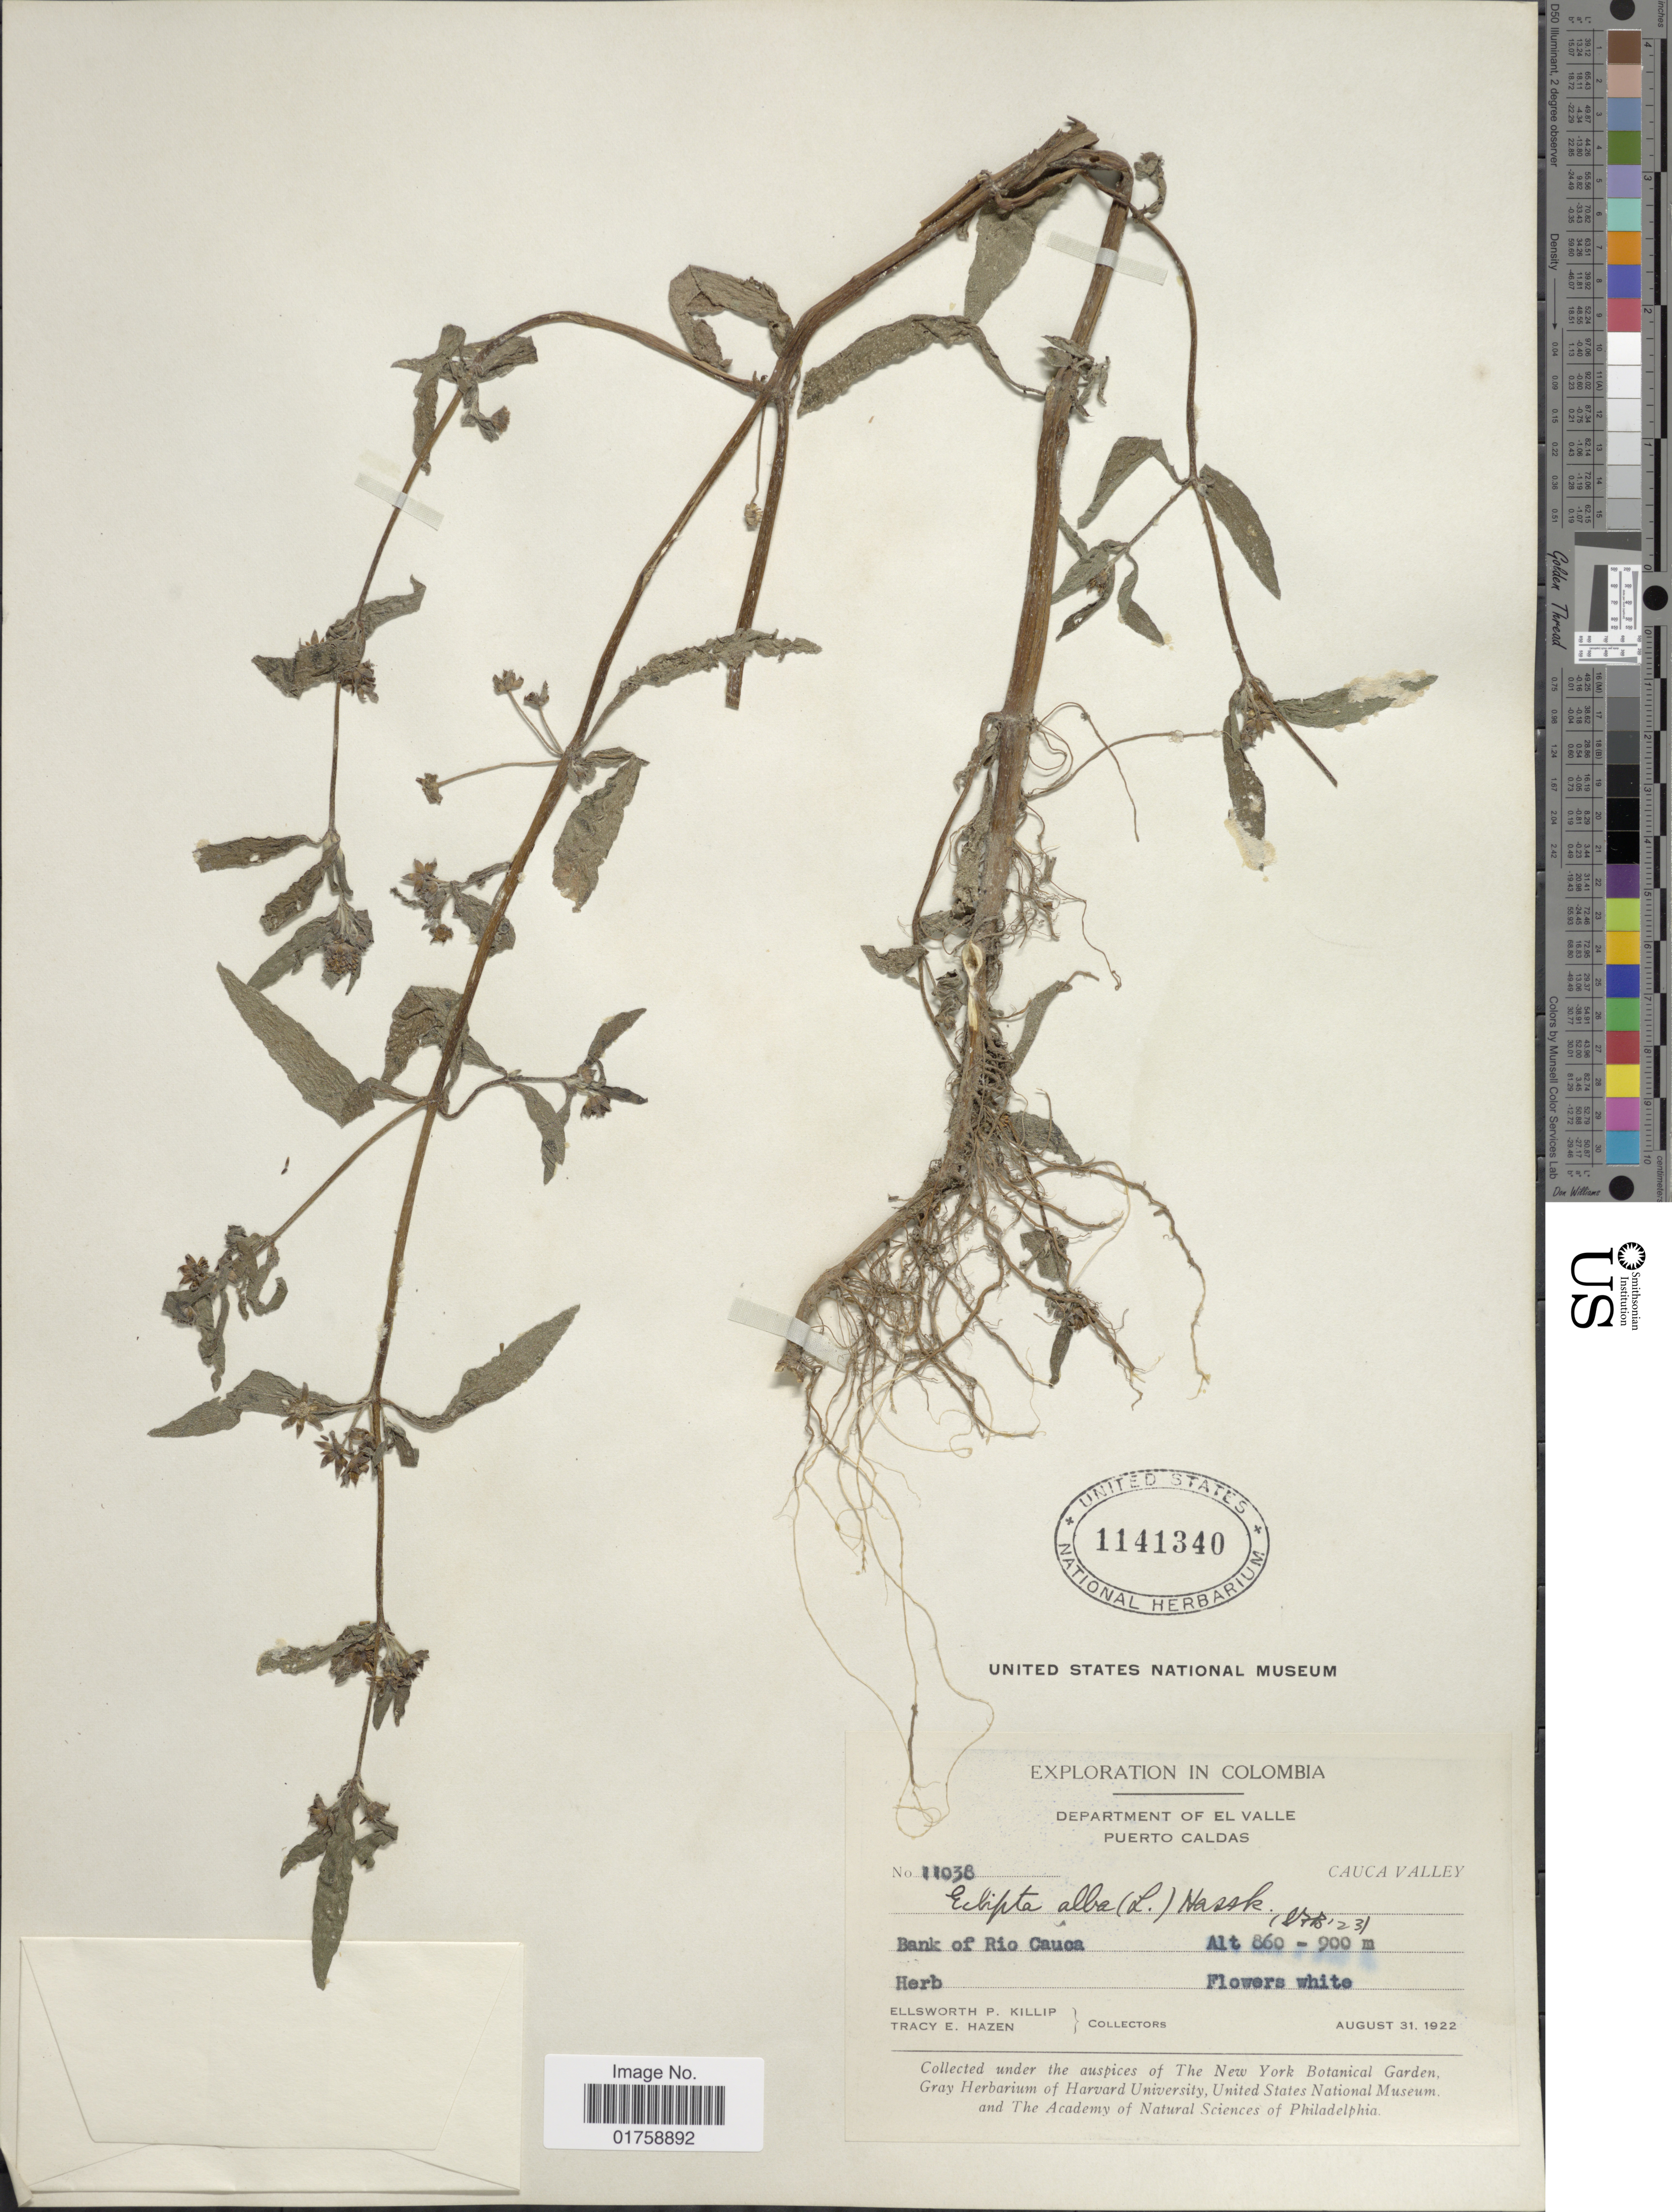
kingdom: Plantae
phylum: Tracheophyta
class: Magnoliopsida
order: Asterales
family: Asteraceae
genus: Eclipta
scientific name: Eclipta alba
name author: (L.) Hassk.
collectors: E. P. Killip & T. E. Hazen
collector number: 11038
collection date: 1922-08-31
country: Colombia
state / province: Valle del Cauca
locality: Department of El Valle. Puerto Caldas. Cauca Valley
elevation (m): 860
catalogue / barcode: US 1141340